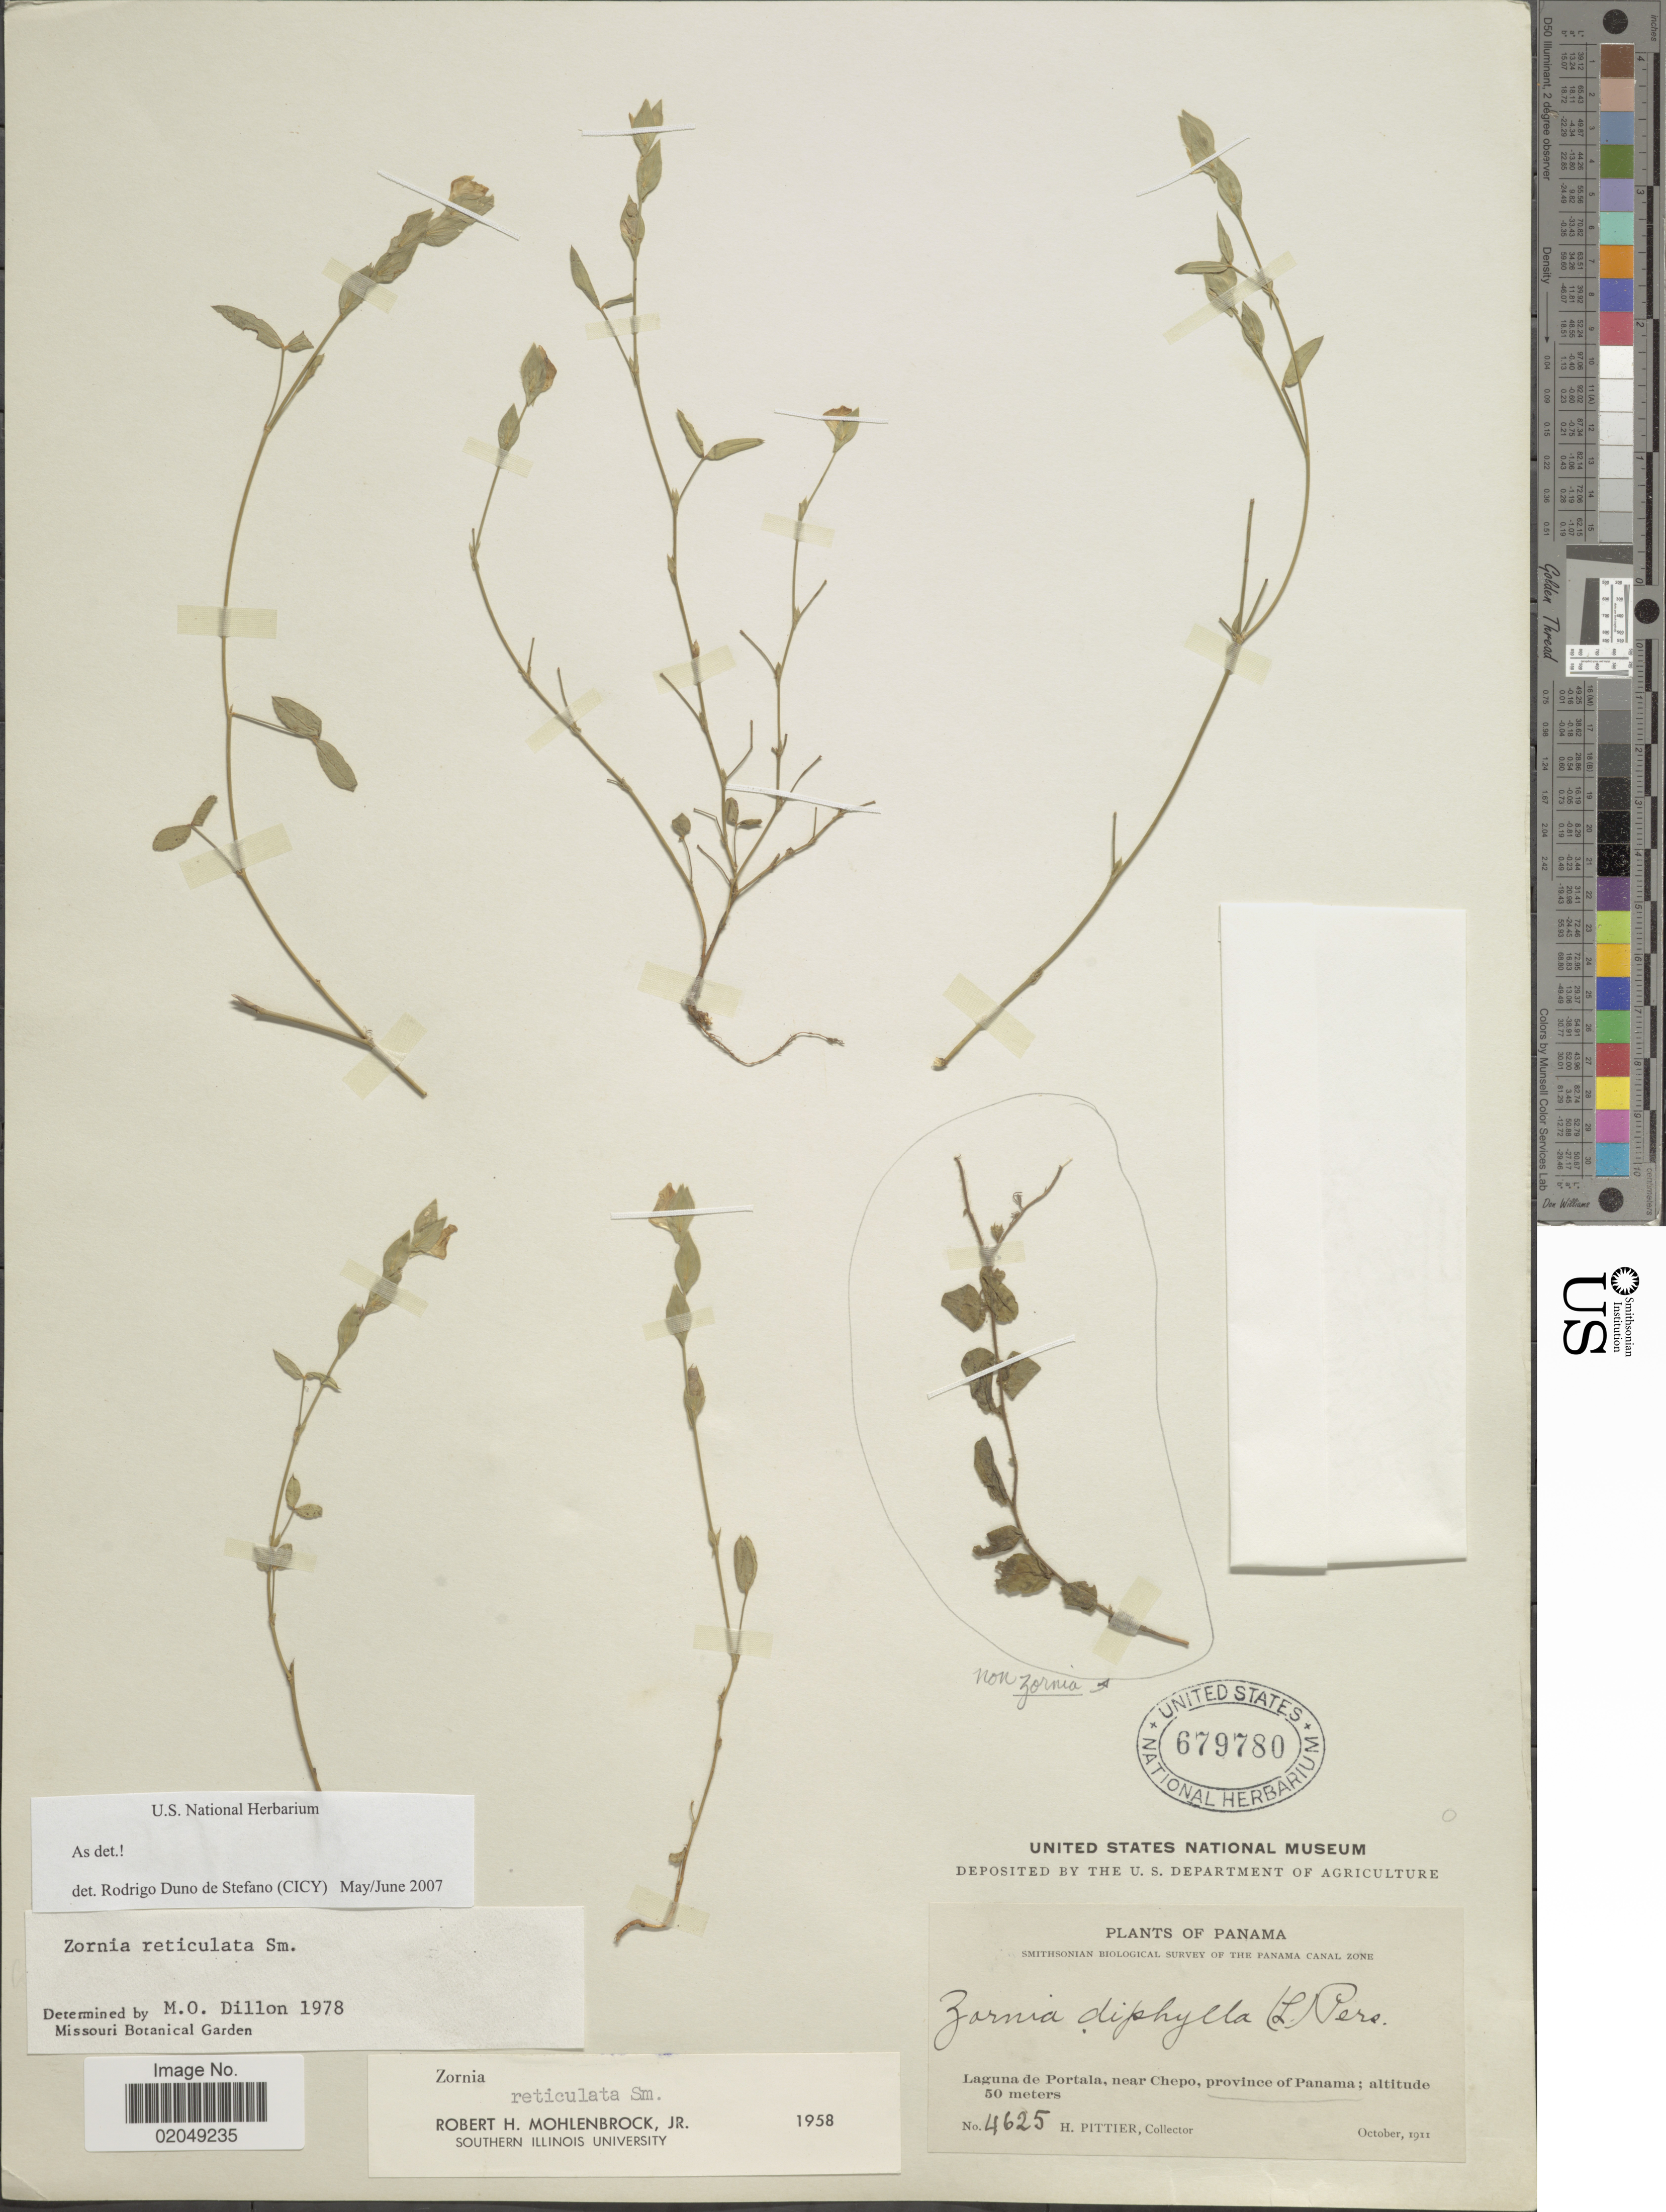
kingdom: Plantae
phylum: Tracheophyta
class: Magnoliopsida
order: Fabales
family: Fabaceae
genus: Zornia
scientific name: Zornia reticulata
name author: Sm.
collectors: H. F. Pittier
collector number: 4625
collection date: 1911-11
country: Panama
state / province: Panamá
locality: Laguna de Portala, near Chepo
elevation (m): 50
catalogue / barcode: US 679780